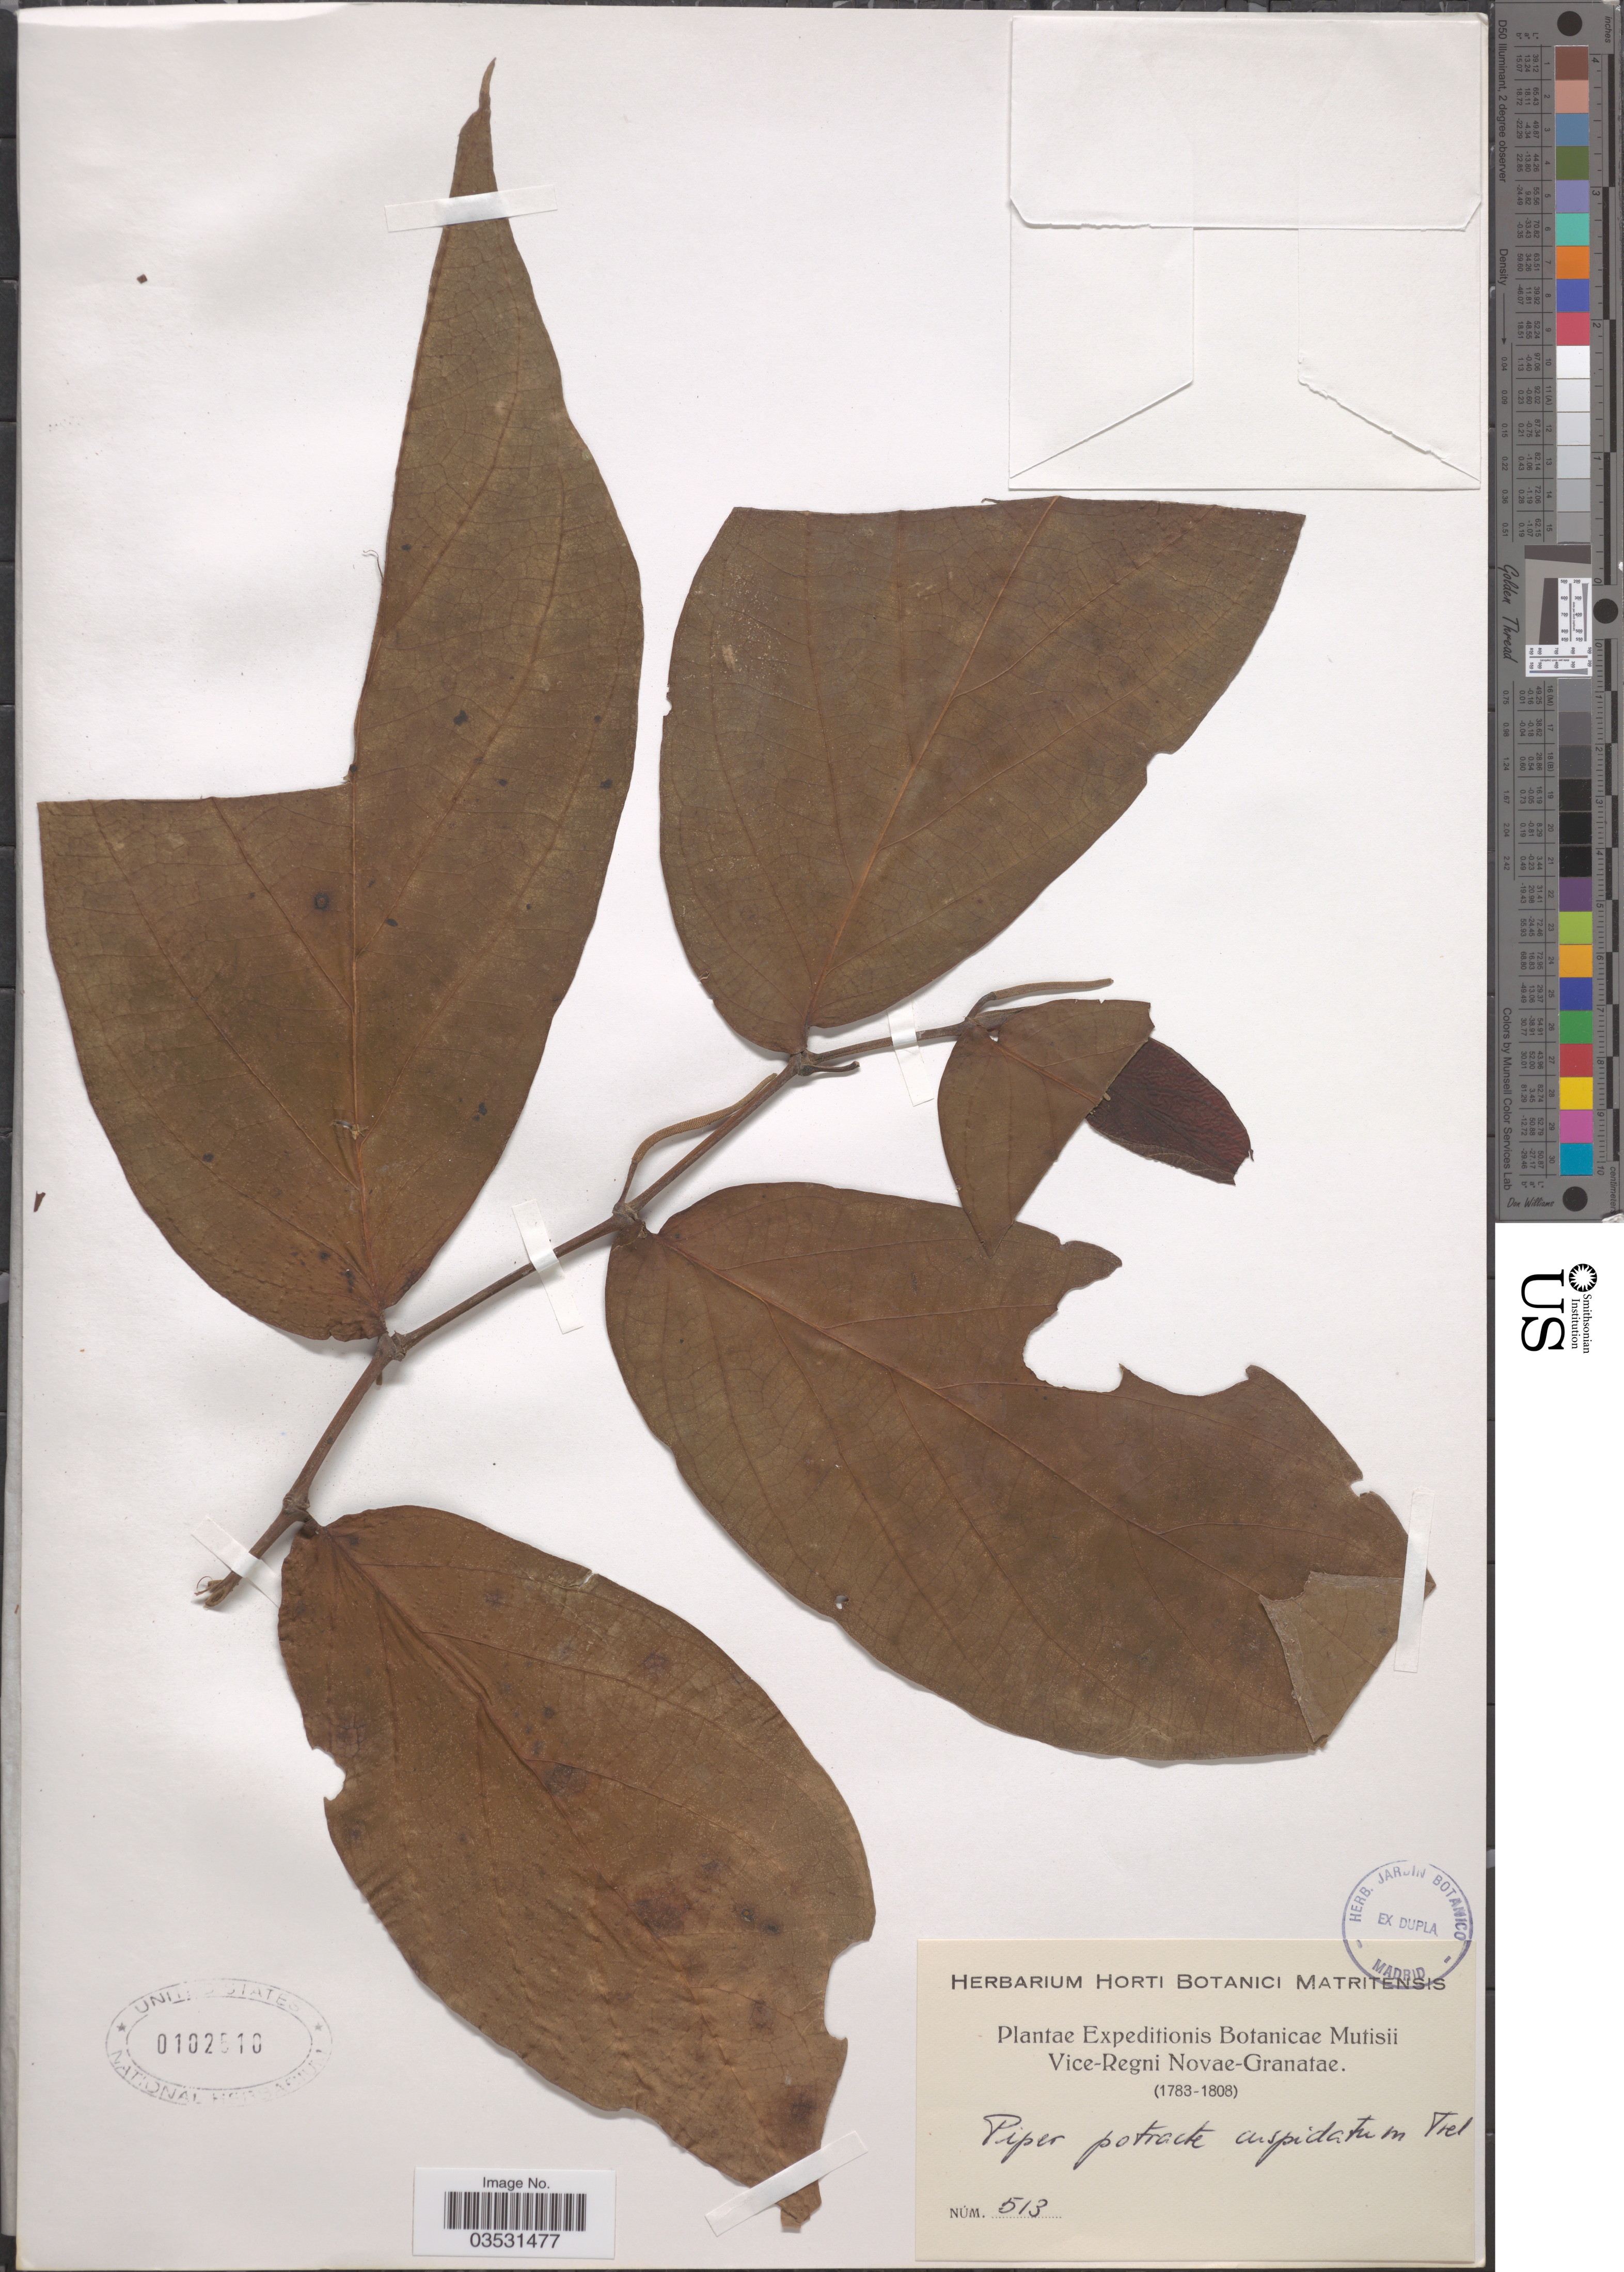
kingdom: Plantae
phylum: Tracheophyta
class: Magnoliopsida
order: Piperales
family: Piperaceae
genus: Piper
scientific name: Piper protracticuspidatum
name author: Trel. & Yunck.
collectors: ex herb. Horti Botanici Matritensis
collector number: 513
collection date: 1783/1808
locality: Vice-Regni Novae-Granatae.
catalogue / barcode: US 102510